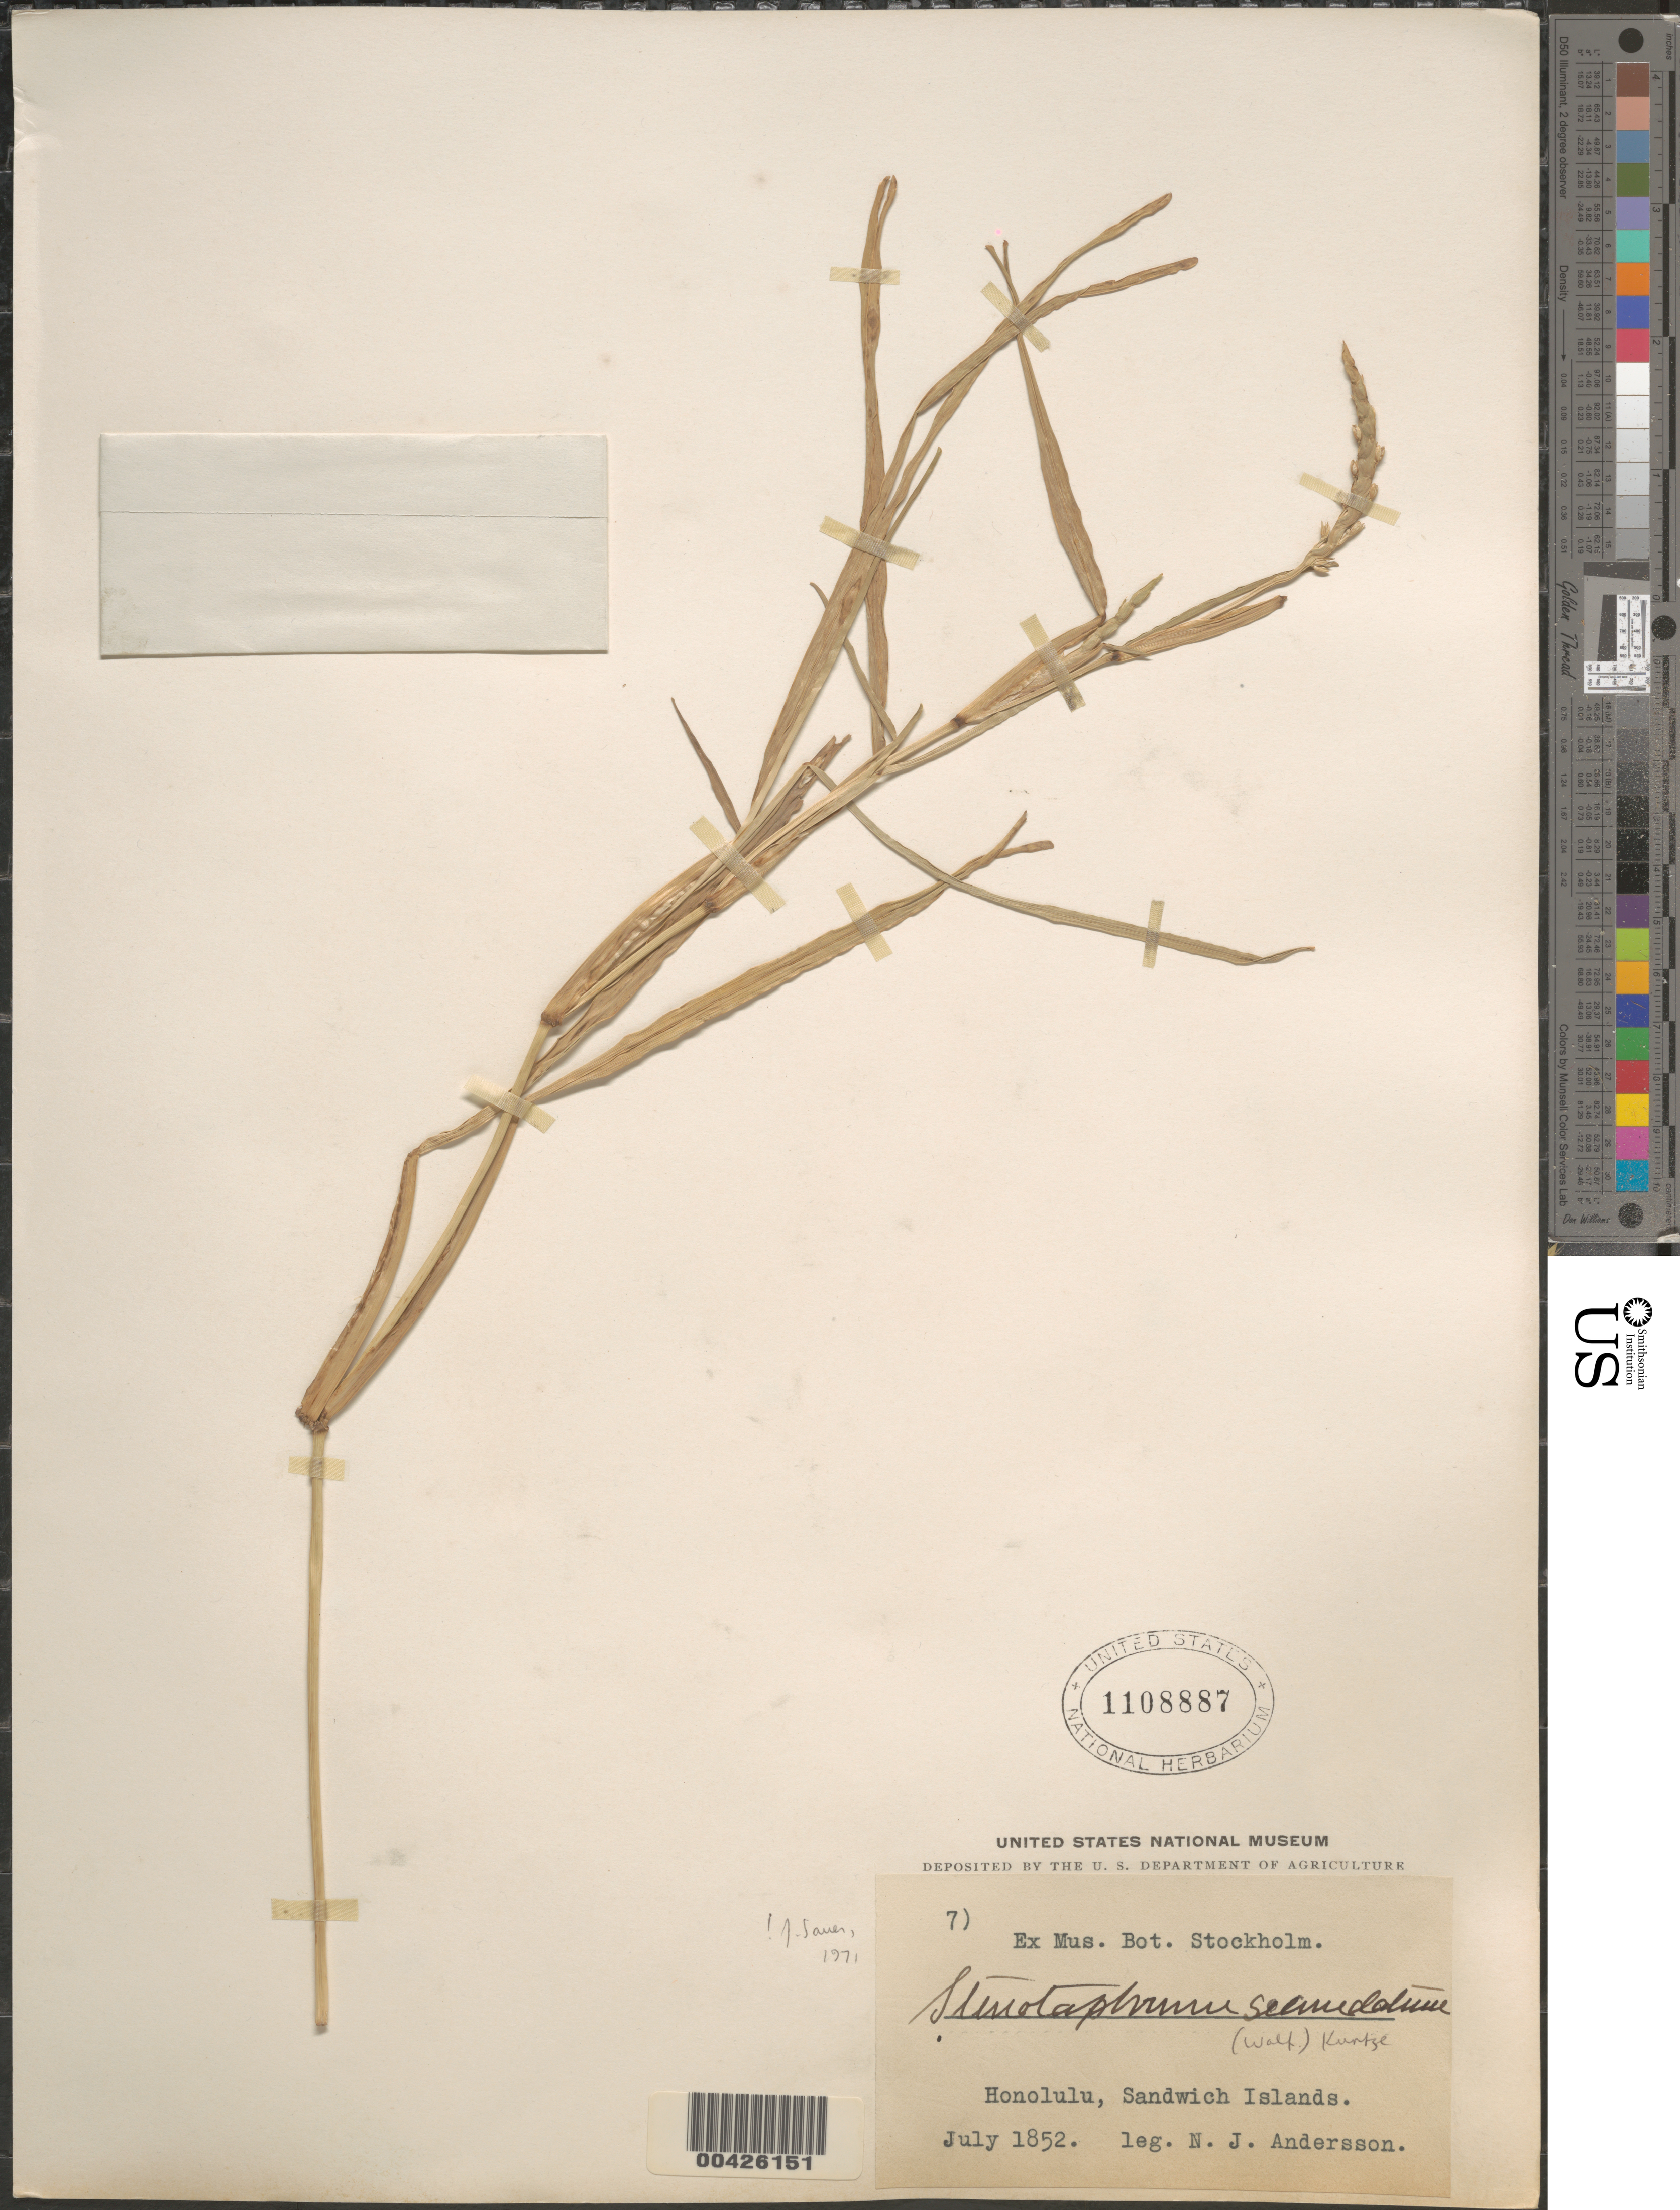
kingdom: Plantae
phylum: Tracheophyta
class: Liliopsida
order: Poales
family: Poaceae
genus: Stenotaphrum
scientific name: Stenotaphrum secundatum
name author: (Walter) Kuntze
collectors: N. J. Andersson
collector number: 7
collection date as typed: Jul 1852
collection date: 1852-07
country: United States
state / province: Hawaii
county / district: Honolulu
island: Oahu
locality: Honolulu, Sandwich Islands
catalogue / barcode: US 1108887